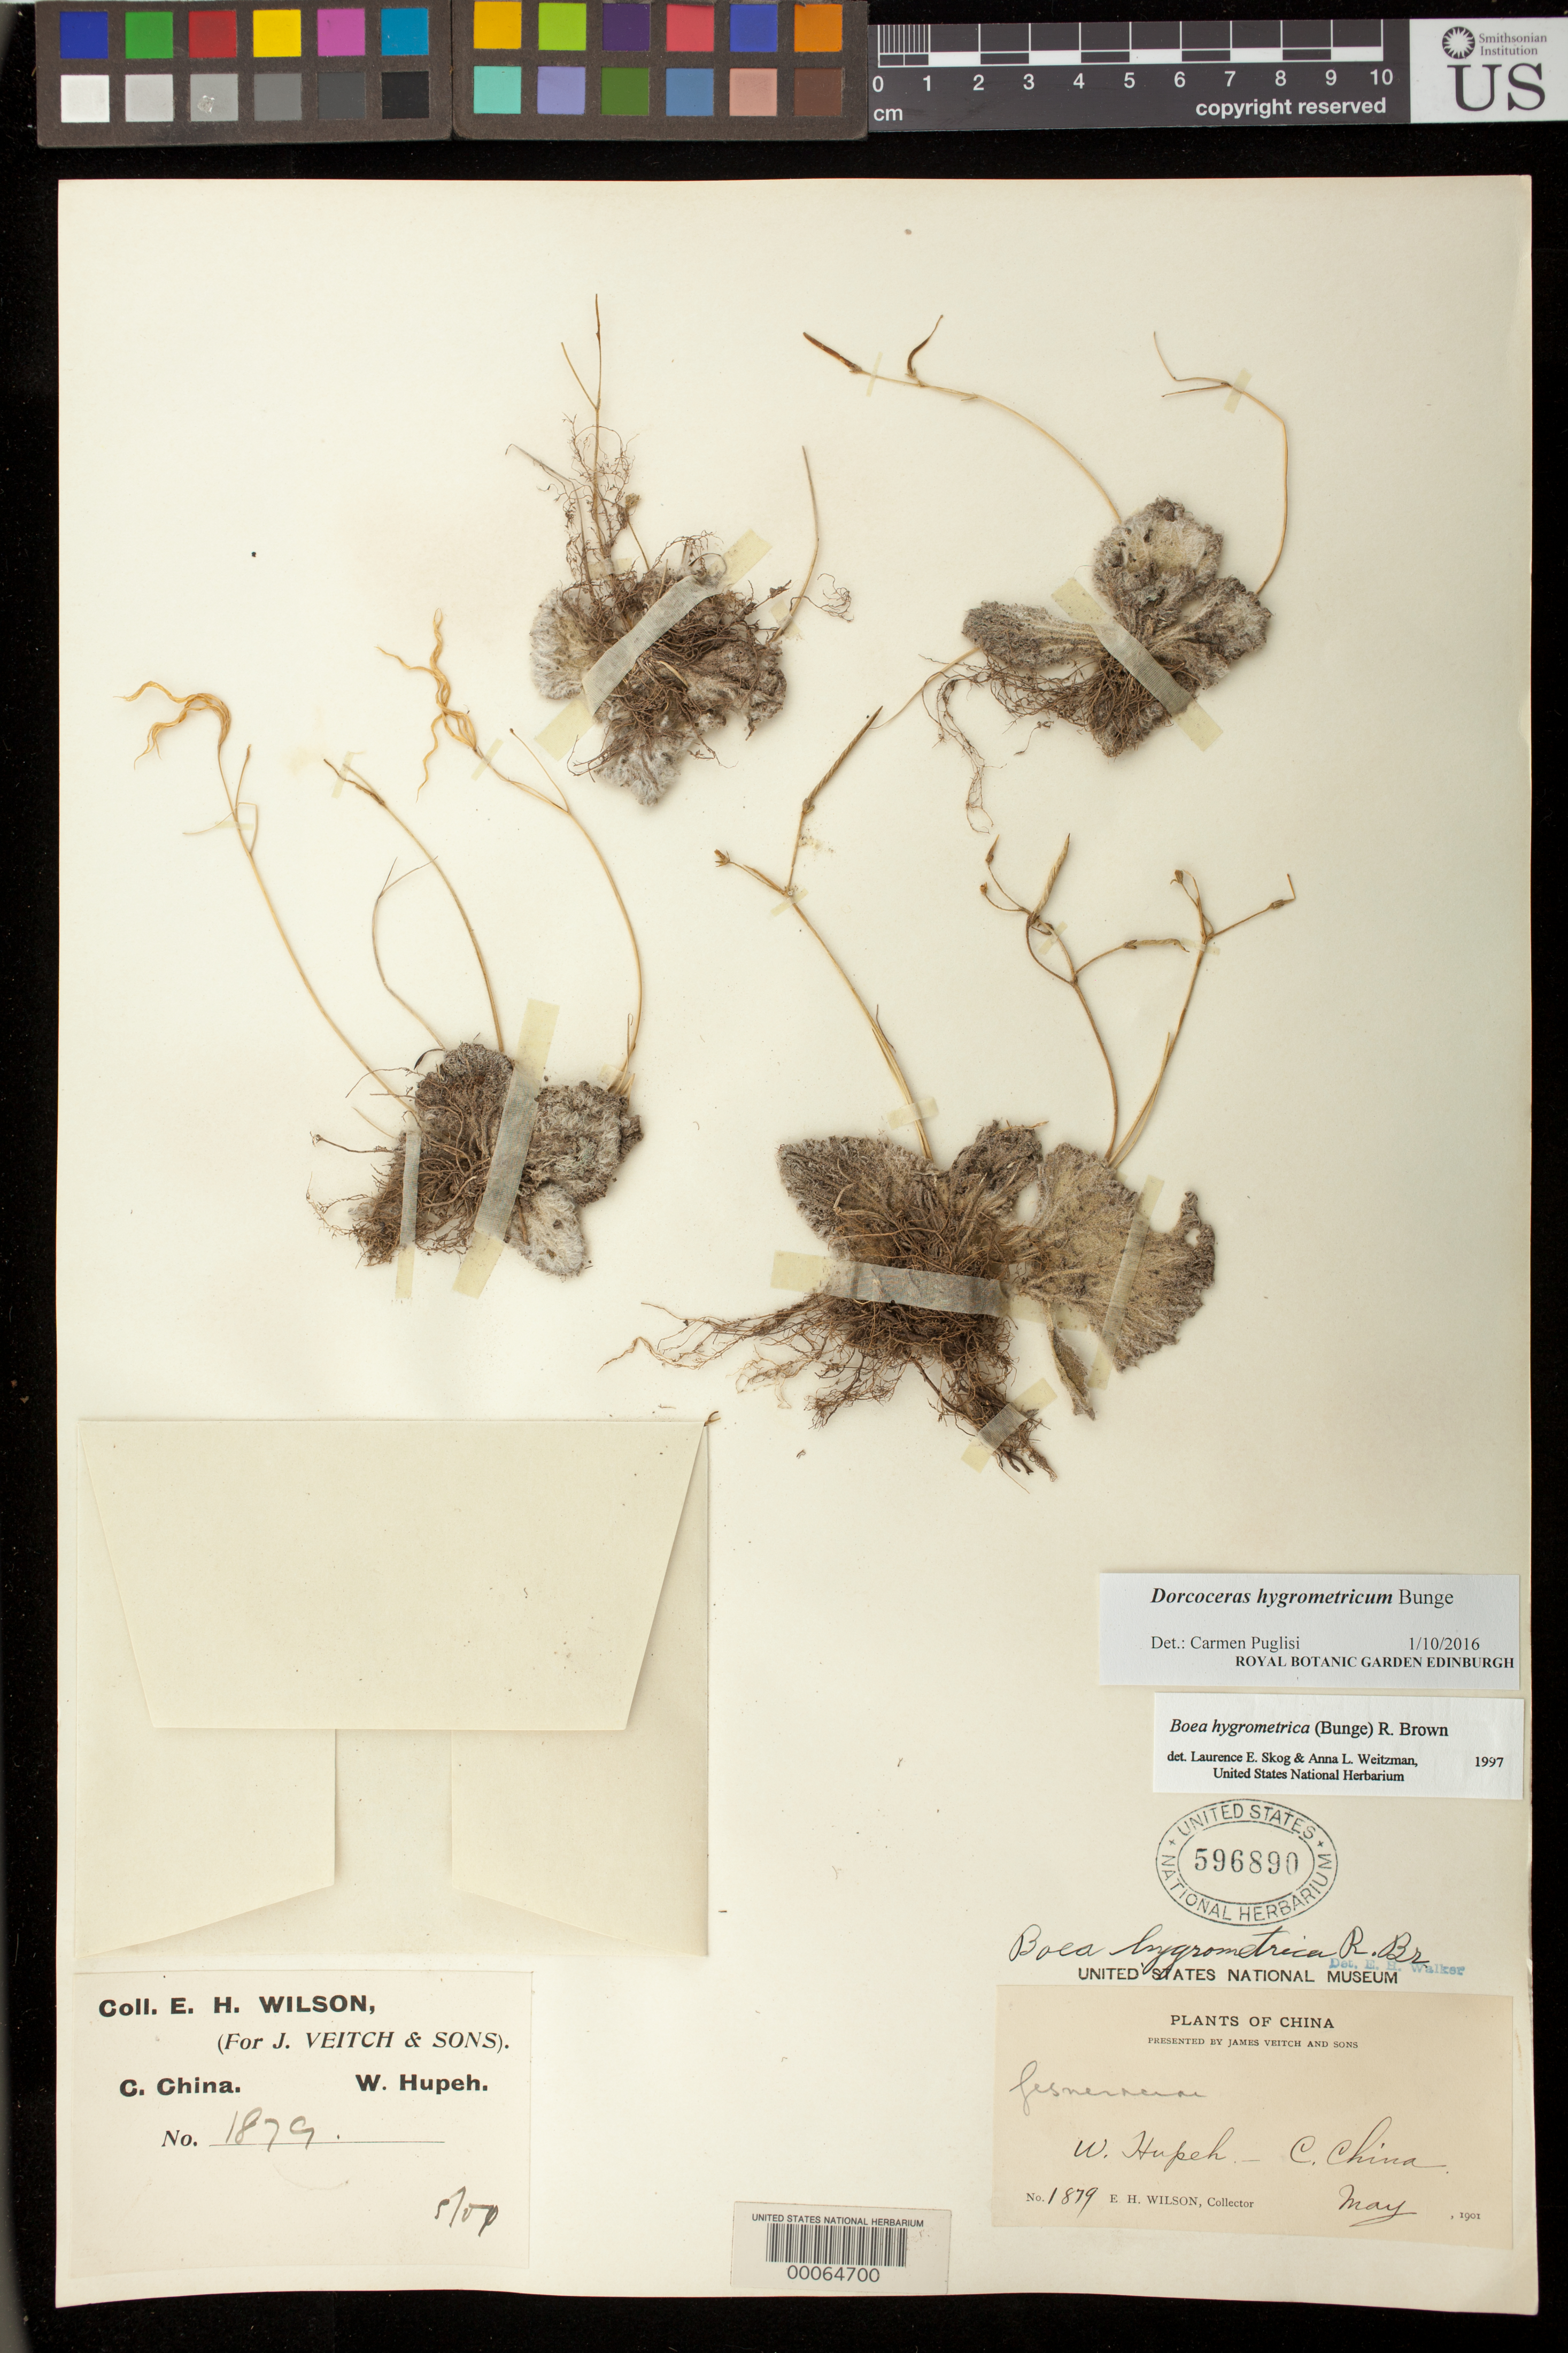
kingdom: Plantae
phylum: Tracheophyta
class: Magnoliopsida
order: Lamiales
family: Gesneriaceae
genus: Dorcoceras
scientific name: Dorcoceras hygrometricum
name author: Bunge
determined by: Puglisi, Carmen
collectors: E. H. Wilson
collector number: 1879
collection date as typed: May 1901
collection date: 1901-05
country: China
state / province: Hubei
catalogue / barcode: US 596890